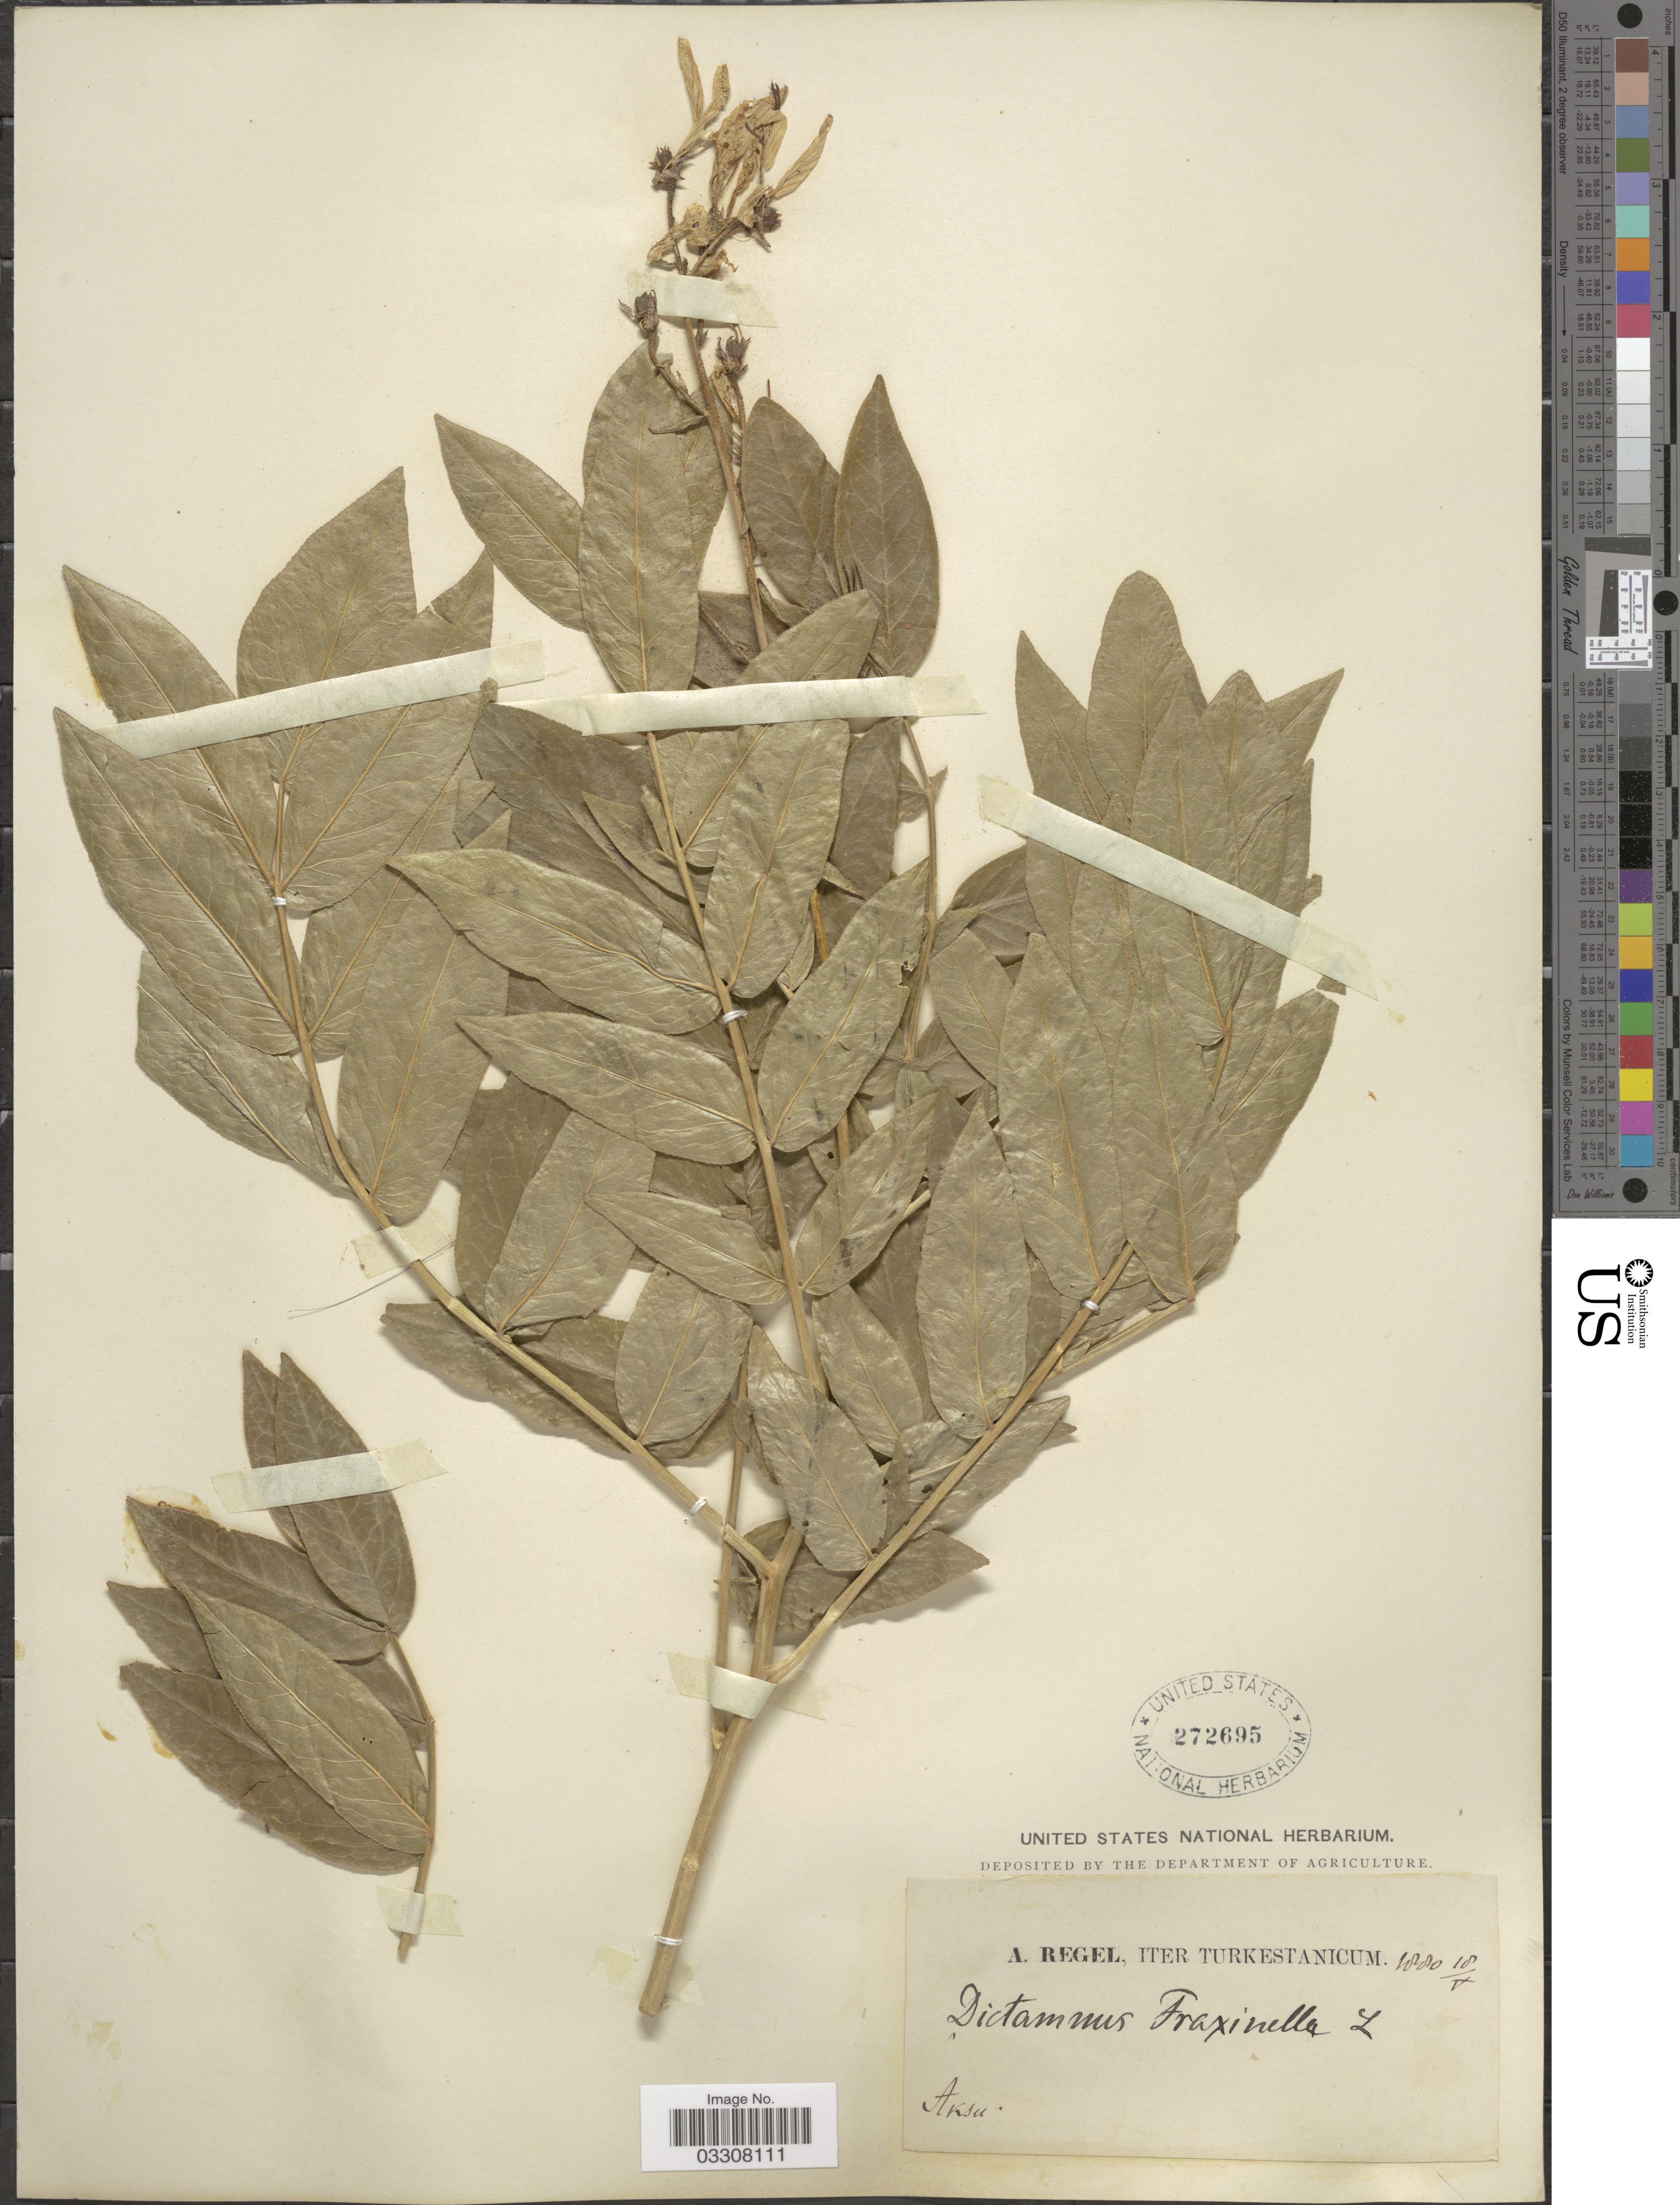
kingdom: Plantae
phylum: Tracheophyta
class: Magnoliopsida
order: Sapindales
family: Rutaceae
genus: Dictamnus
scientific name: Dictamnus albus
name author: L.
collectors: A. Regel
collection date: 1880-05-18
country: China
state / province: Xinjiang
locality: Iter Turkestanicum. Aksu.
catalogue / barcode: US 272695